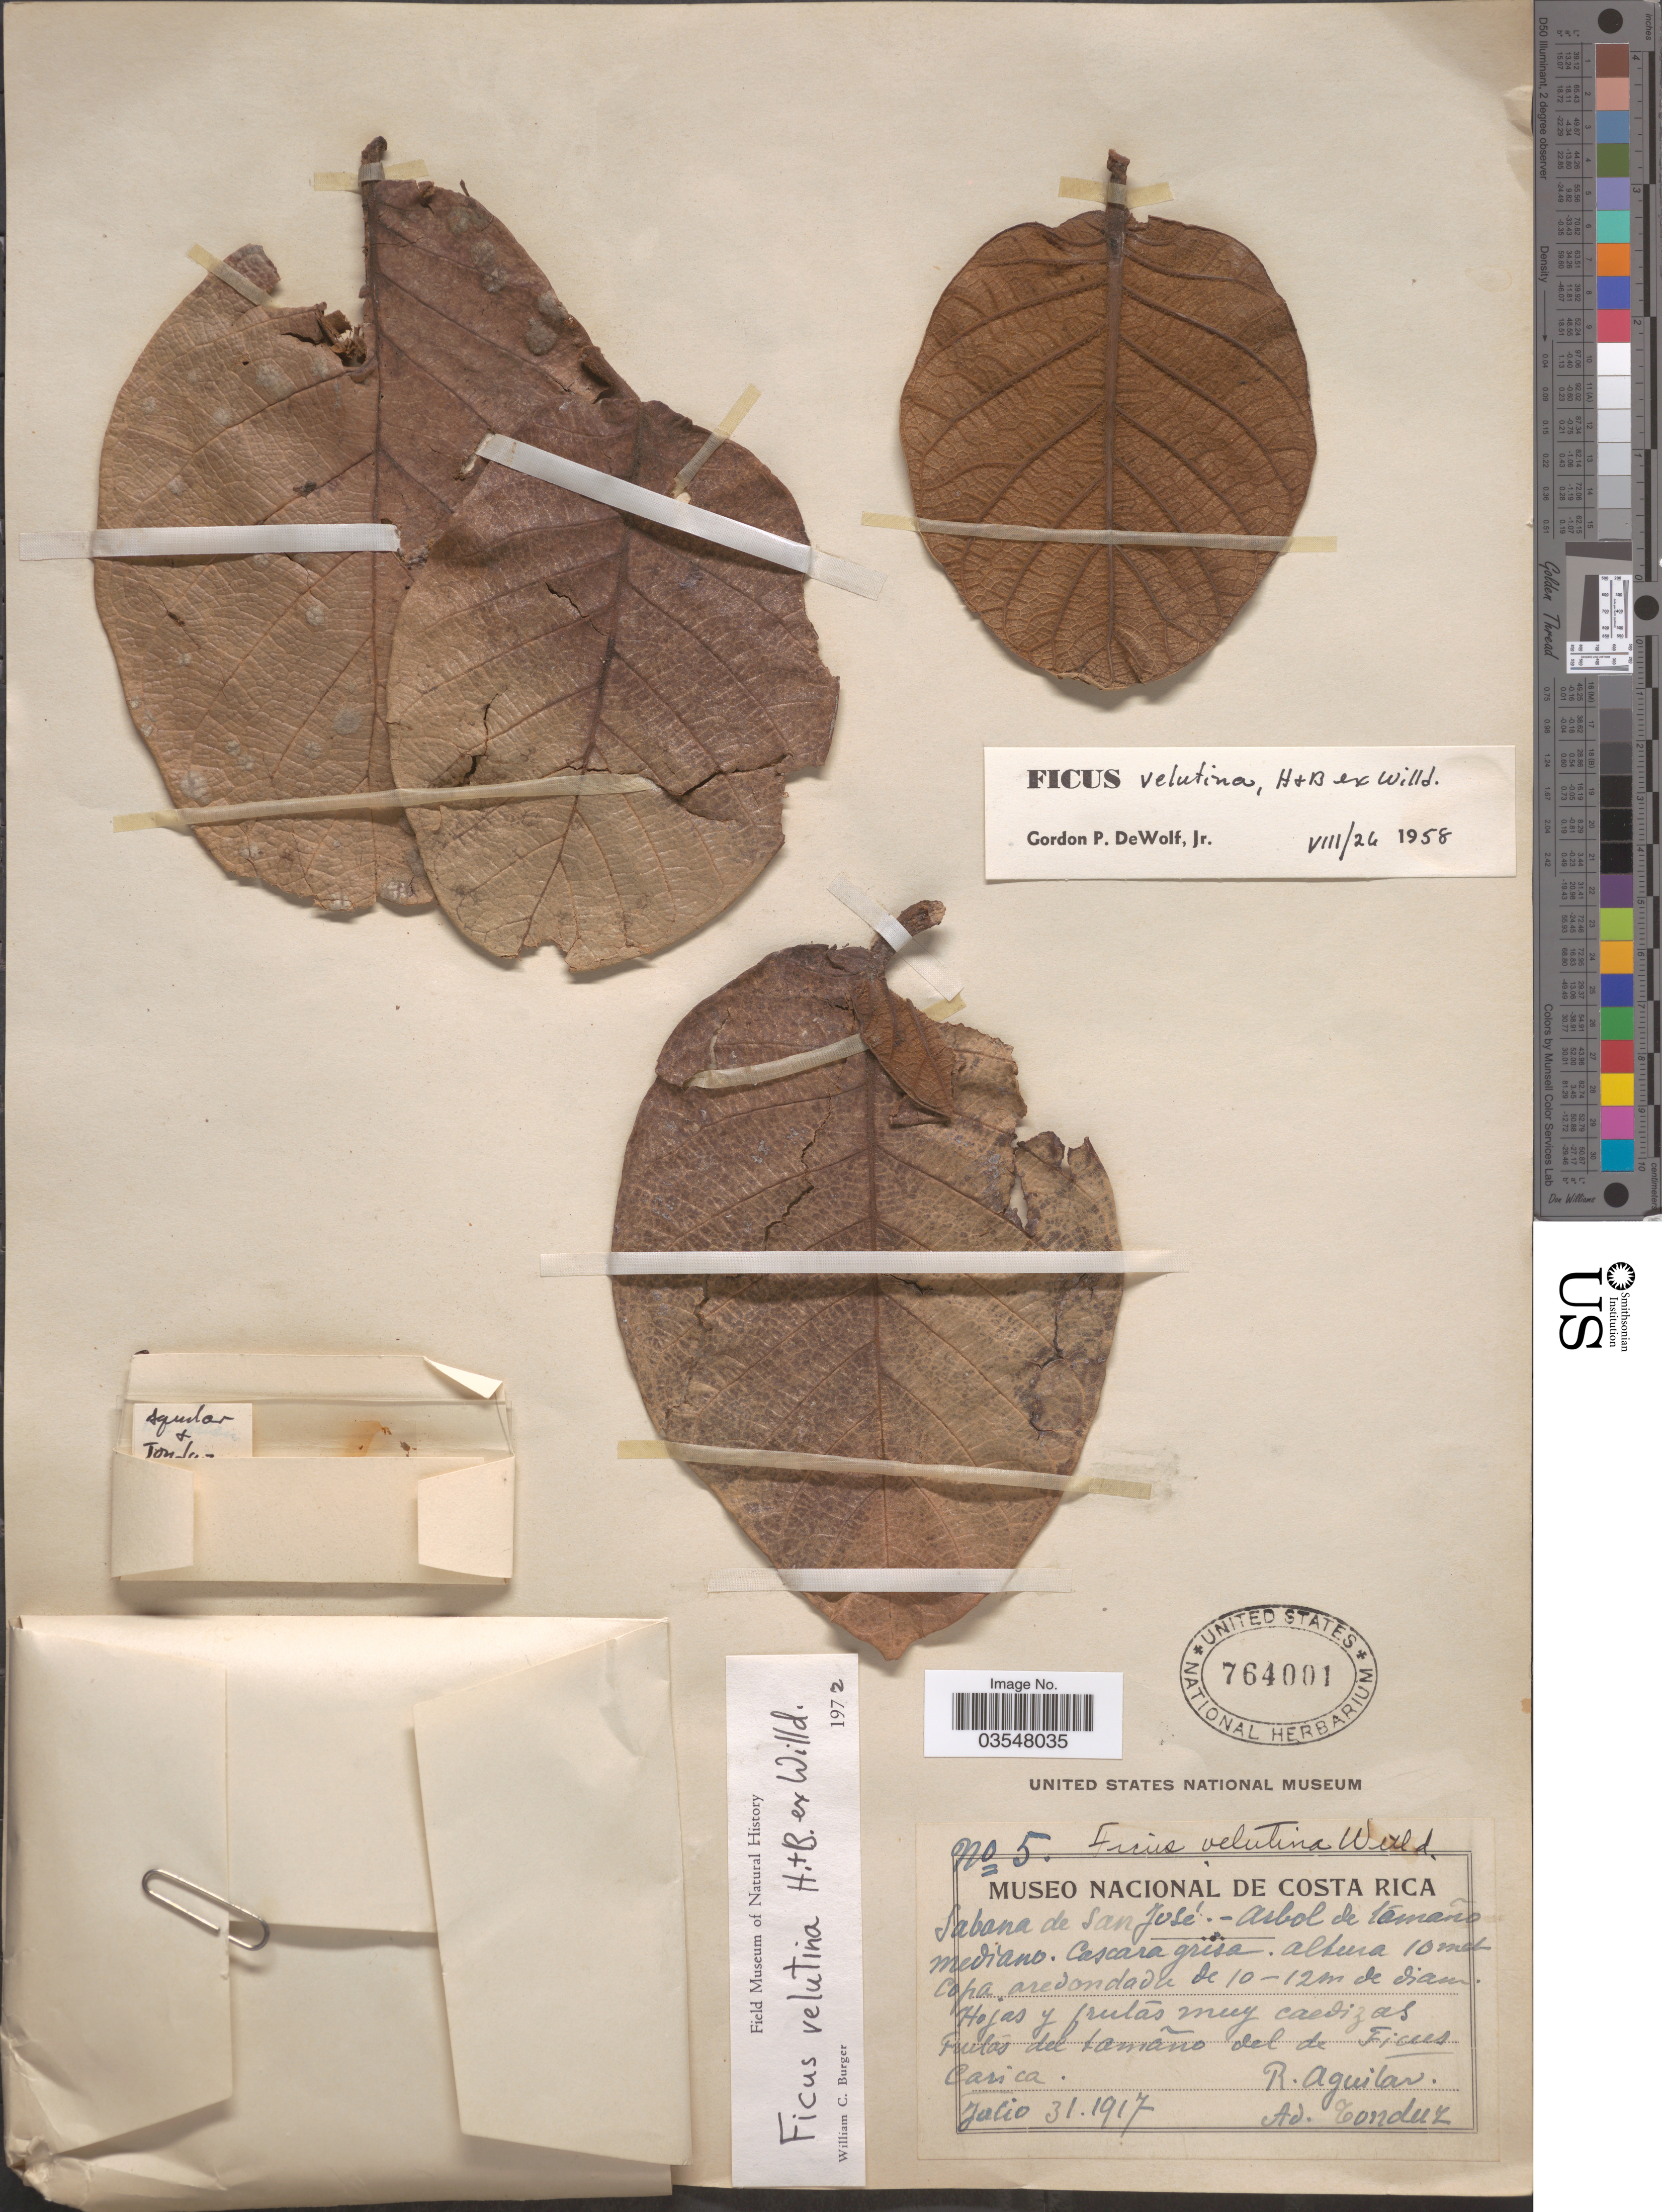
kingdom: Plantae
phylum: Tracheophyta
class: Magnoliopsida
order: Rosales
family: Moraceae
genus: Ficus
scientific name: Ficus velutina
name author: Humb. & Bonpl. ex Willd.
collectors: R. Aguilar & A. Tonduz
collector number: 5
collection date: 1917-07-31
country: Costa Rica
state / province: San José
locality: Sabana de San José.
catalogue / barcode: US 764001